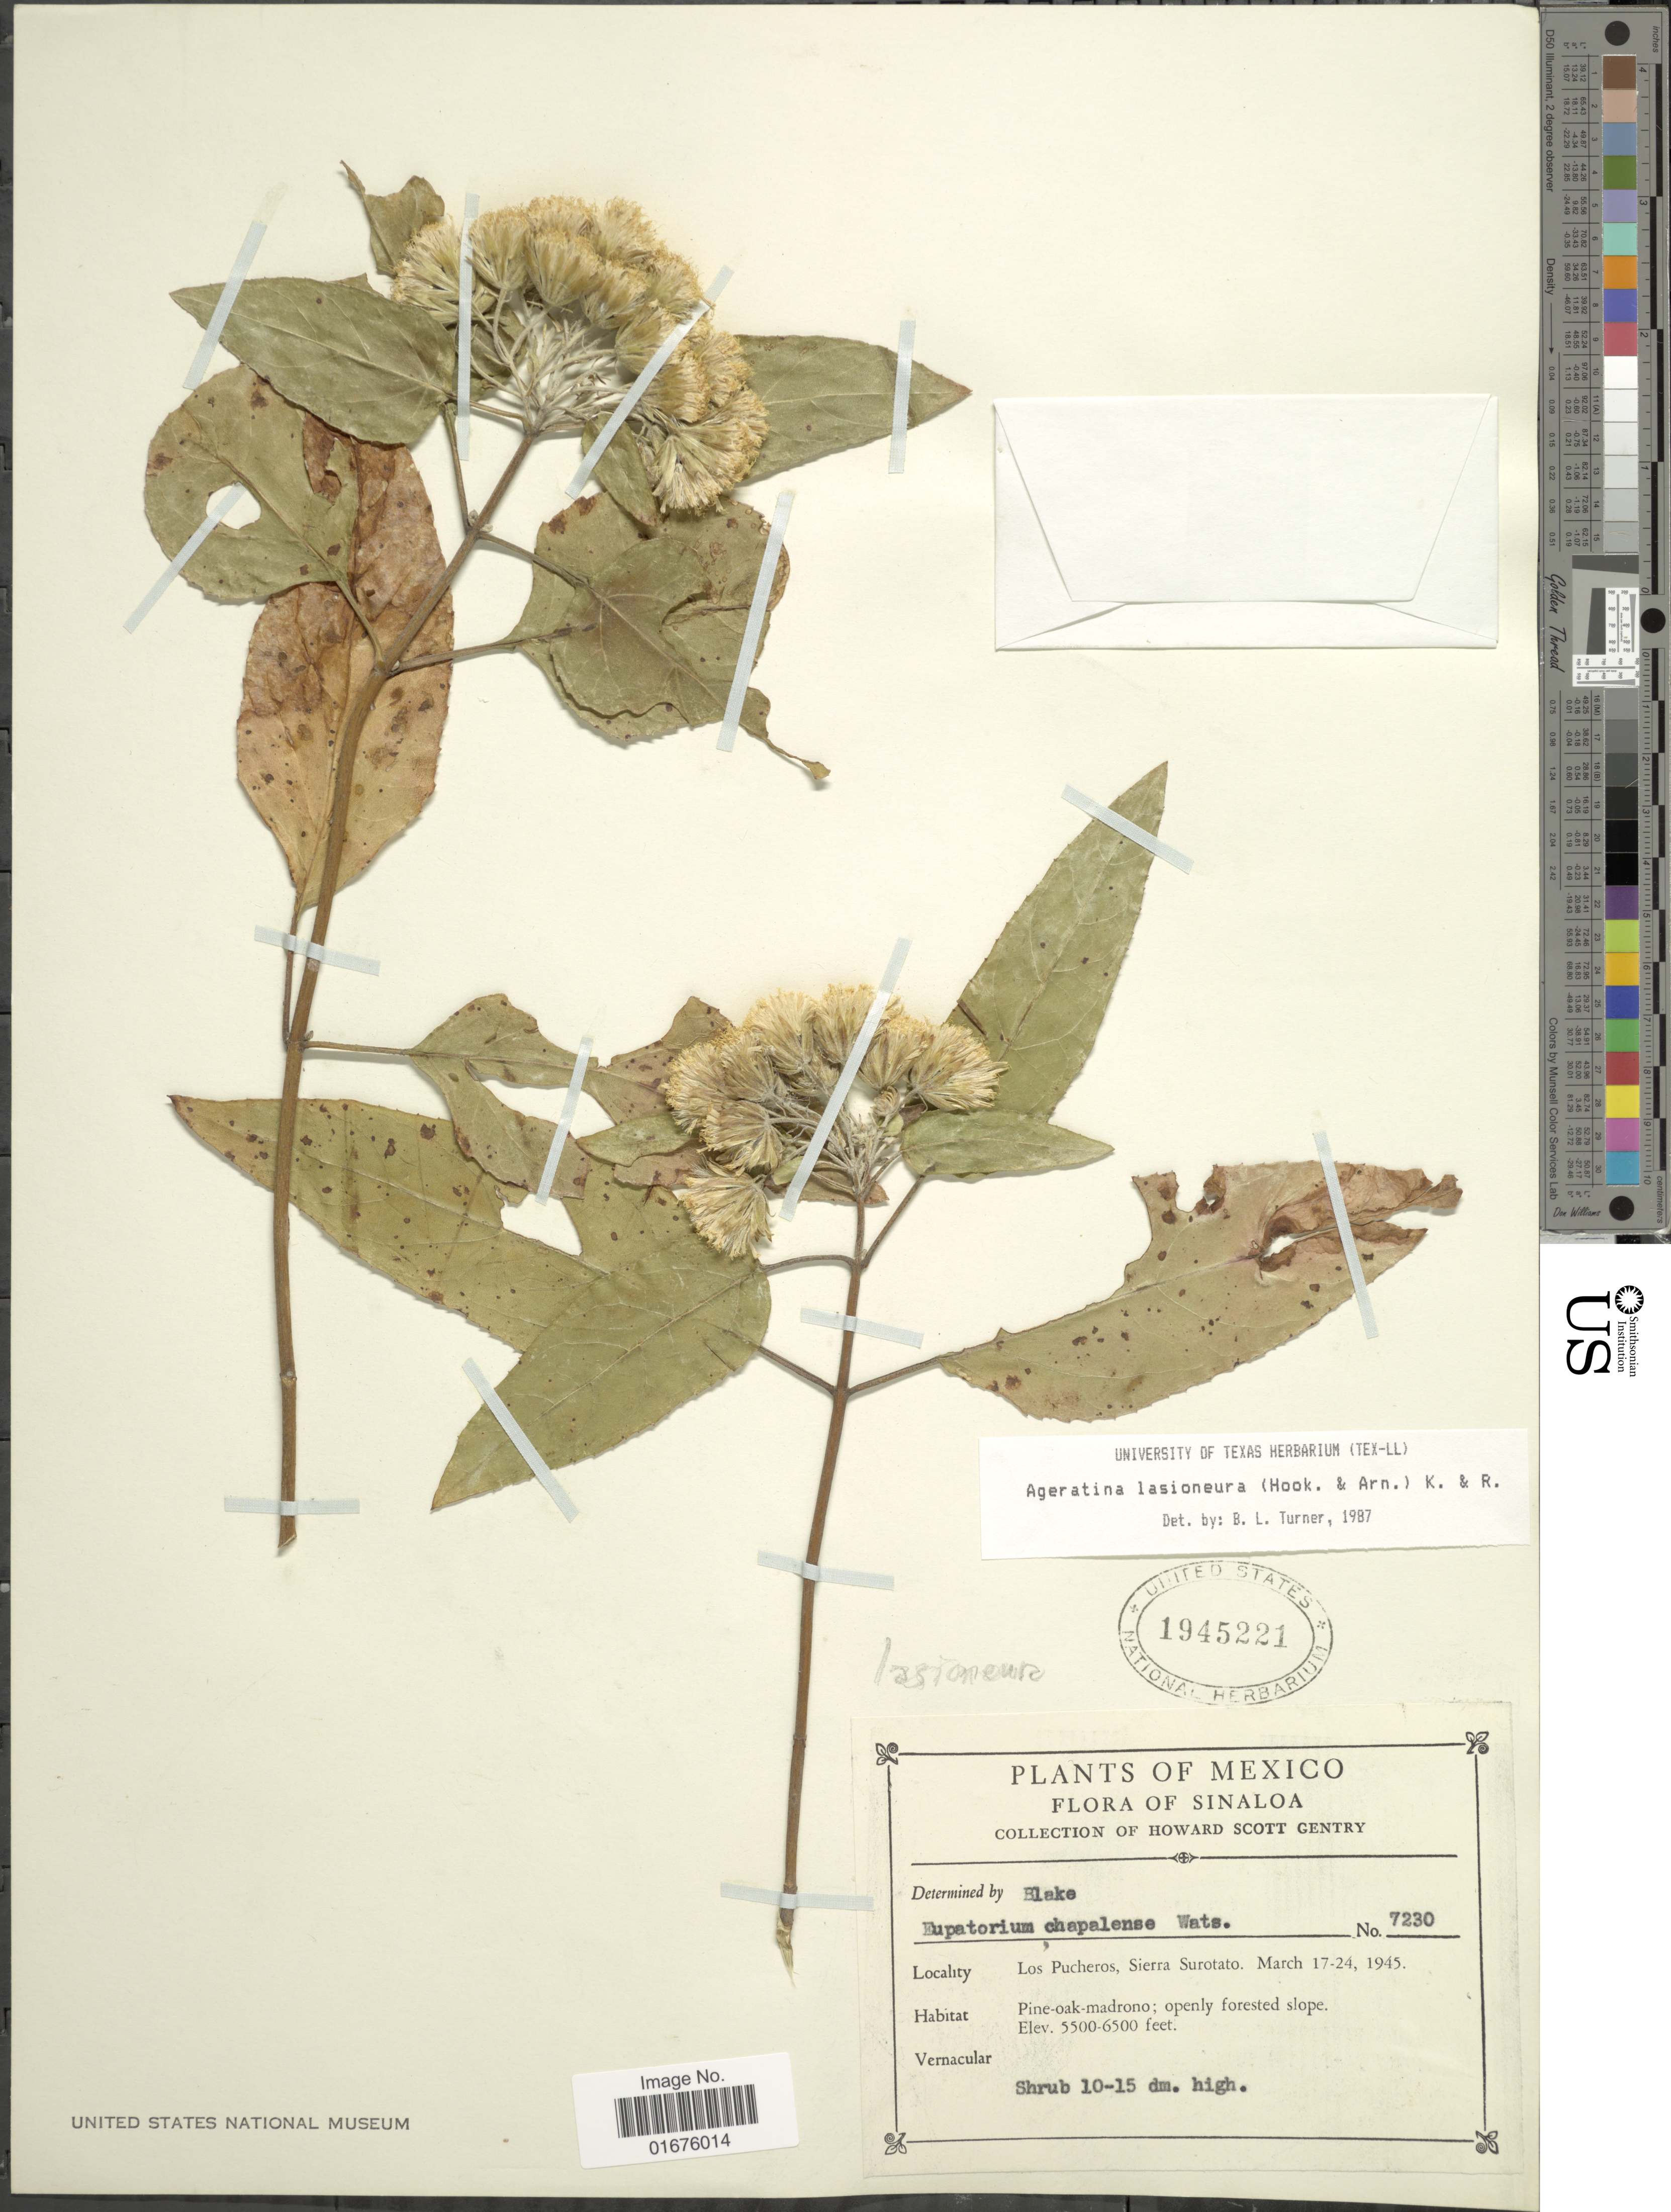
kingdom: Plantae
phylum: Tracheophyta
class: Magnoliopsida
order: Asterales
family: Asteraceae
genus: Ageratina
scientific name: Ageratina lasioneura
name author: (Hook. & Arn.) R.M. King & H. Rob.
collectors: H. S. Gentry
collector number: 7230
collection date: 1945-03-17/1945-03-24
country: Mexico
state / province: Sinaloa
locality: Los Pucheros, Sierra Surotato, Pine-oak-madrono; openly forest slope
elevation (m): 1676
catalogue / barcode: US 1945221